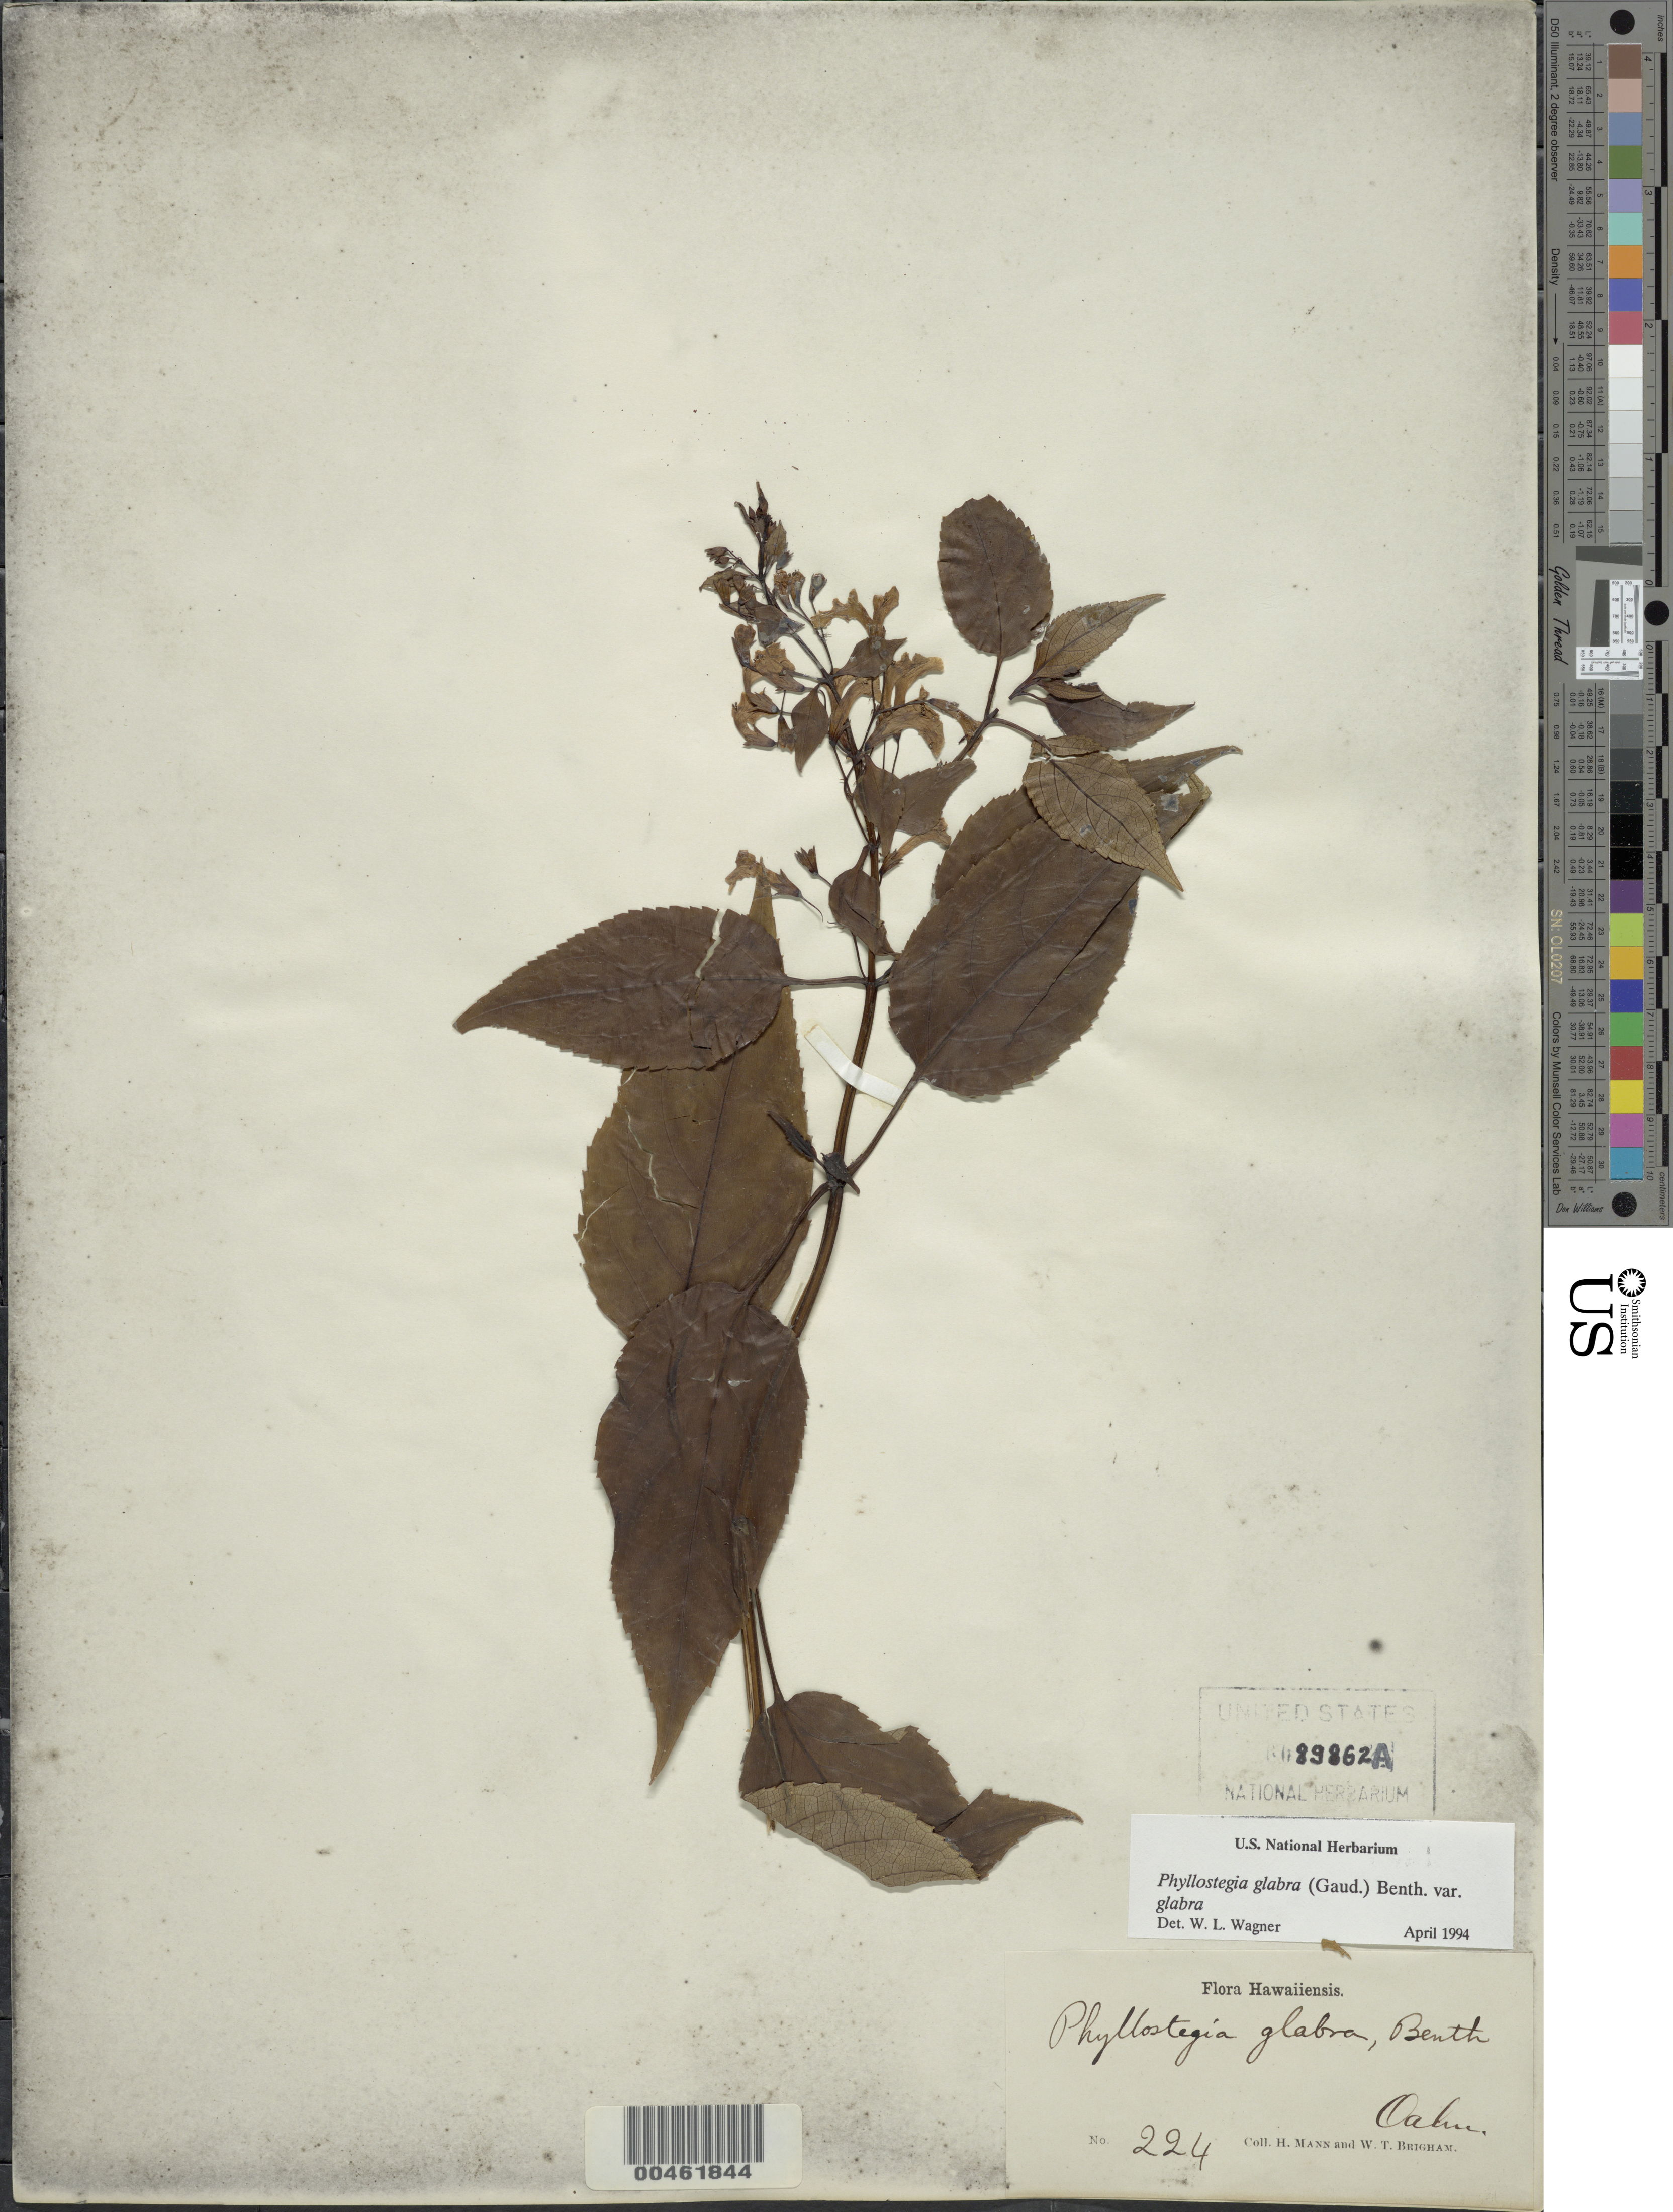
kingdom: Plantae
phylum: Tracheophyta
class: Magnoliopsida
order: Lamiales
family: Lamiaceae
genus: Phyllostegia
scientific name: Phyllostegia glabra var. glabra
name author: (Gaudich.) Benth.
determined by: Wagner, W. L., (BOT), Smithsonian Institution - National Museum of Natural History (UNITED STATES)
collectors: H. Mann & W. T. Brigham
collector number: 224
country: United States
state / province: Hawaii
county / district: Honolulu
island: Oahu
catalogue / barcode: US 89862A